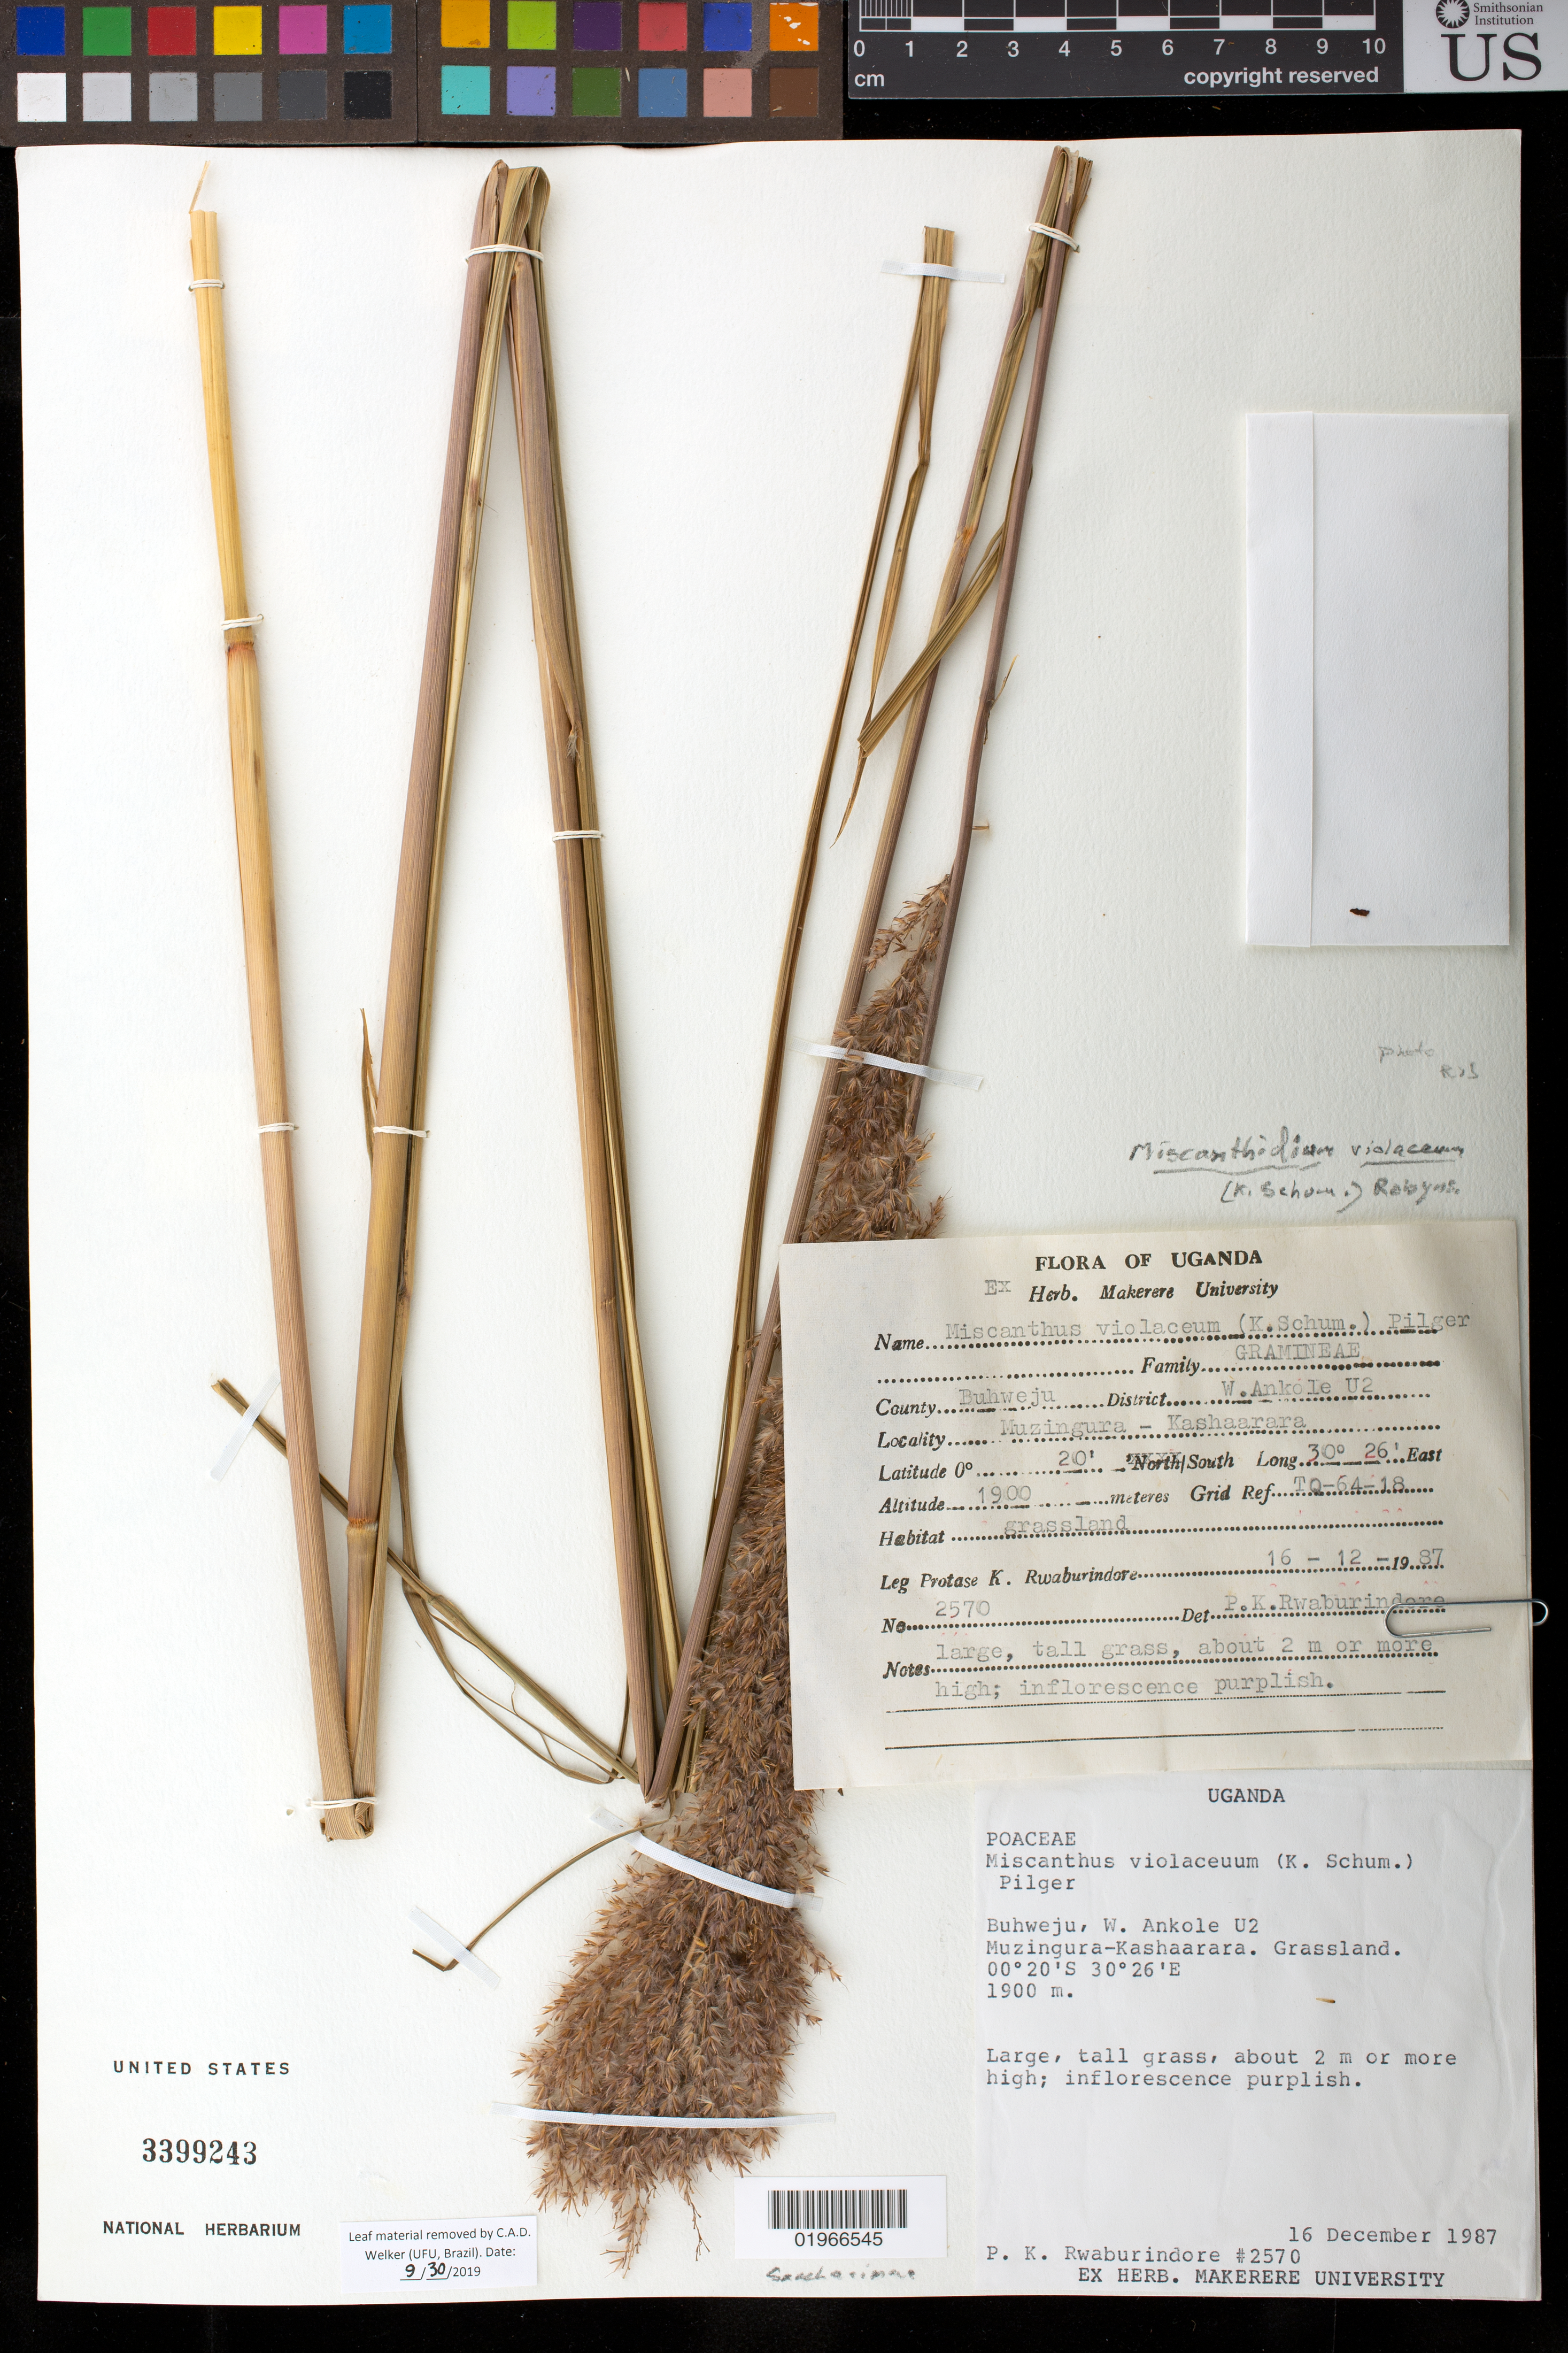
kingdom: Plantae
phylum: Tracheophyta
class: Liliopsida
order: Poales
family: Poaceae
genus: Miscanthidium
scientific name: Miscanthidium violaceum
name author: (K. Schum.) Robyns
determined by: Soreng, Robert J., Research Associate (BOT), Smithsonian Institution - National Museum of Natural History (UNITED STATES)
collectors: P. Rwaburindore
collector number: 2570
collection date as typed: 16-12-1987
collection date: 1987-12-16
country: Uganda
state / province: Western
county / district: Buhweju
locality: W. Ankole U2, Muzingura-Kashaarara.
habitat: Grassland.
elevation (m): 1900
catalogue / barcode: US 3399243